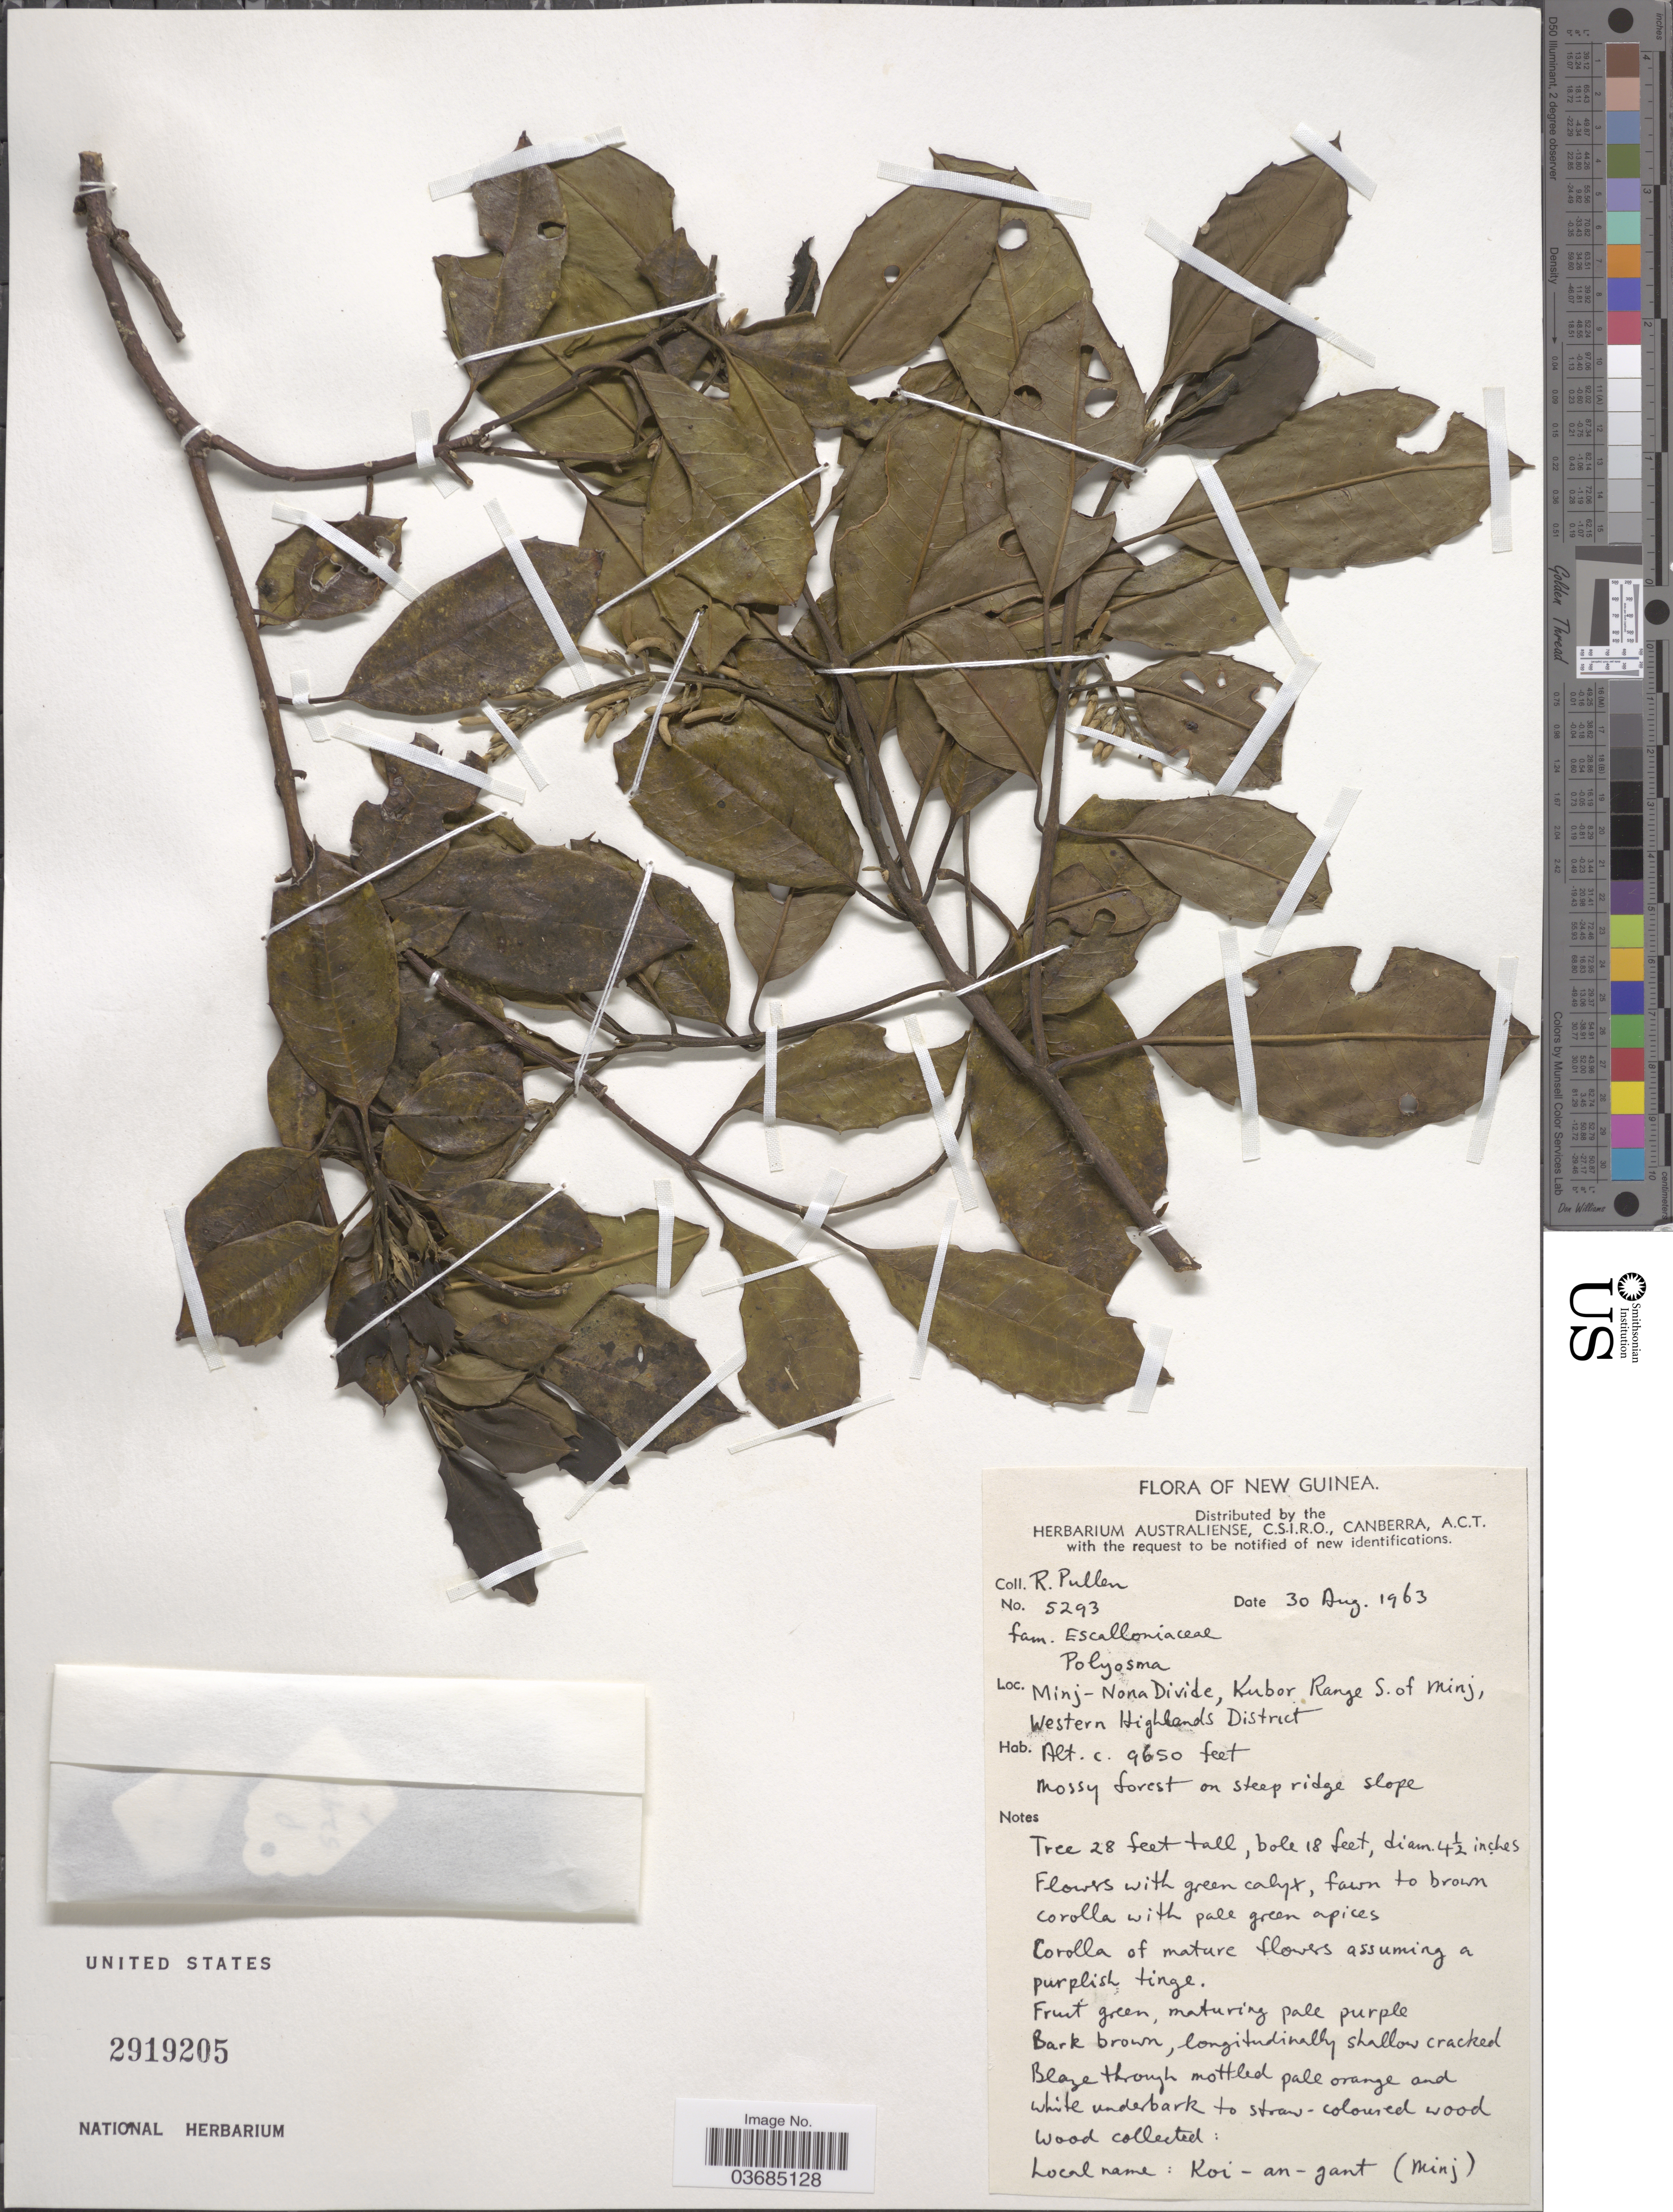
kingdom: Plantae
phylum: Tracheophyta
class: Magnoliopsida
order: Escalloniales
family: Escalloniaceae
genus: Polyosma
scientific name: Polyosma sp.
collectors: R. Pullen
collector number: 5293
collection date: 1963-08-30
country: Papua New Guinea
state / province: Western Highlands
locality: New Guinea. Minj-Nona Divide, Kubor Range S. of Minj, Western Highlands District. Mossy forest on steep ridge slope.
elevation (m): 2941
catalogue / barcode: US 2919205